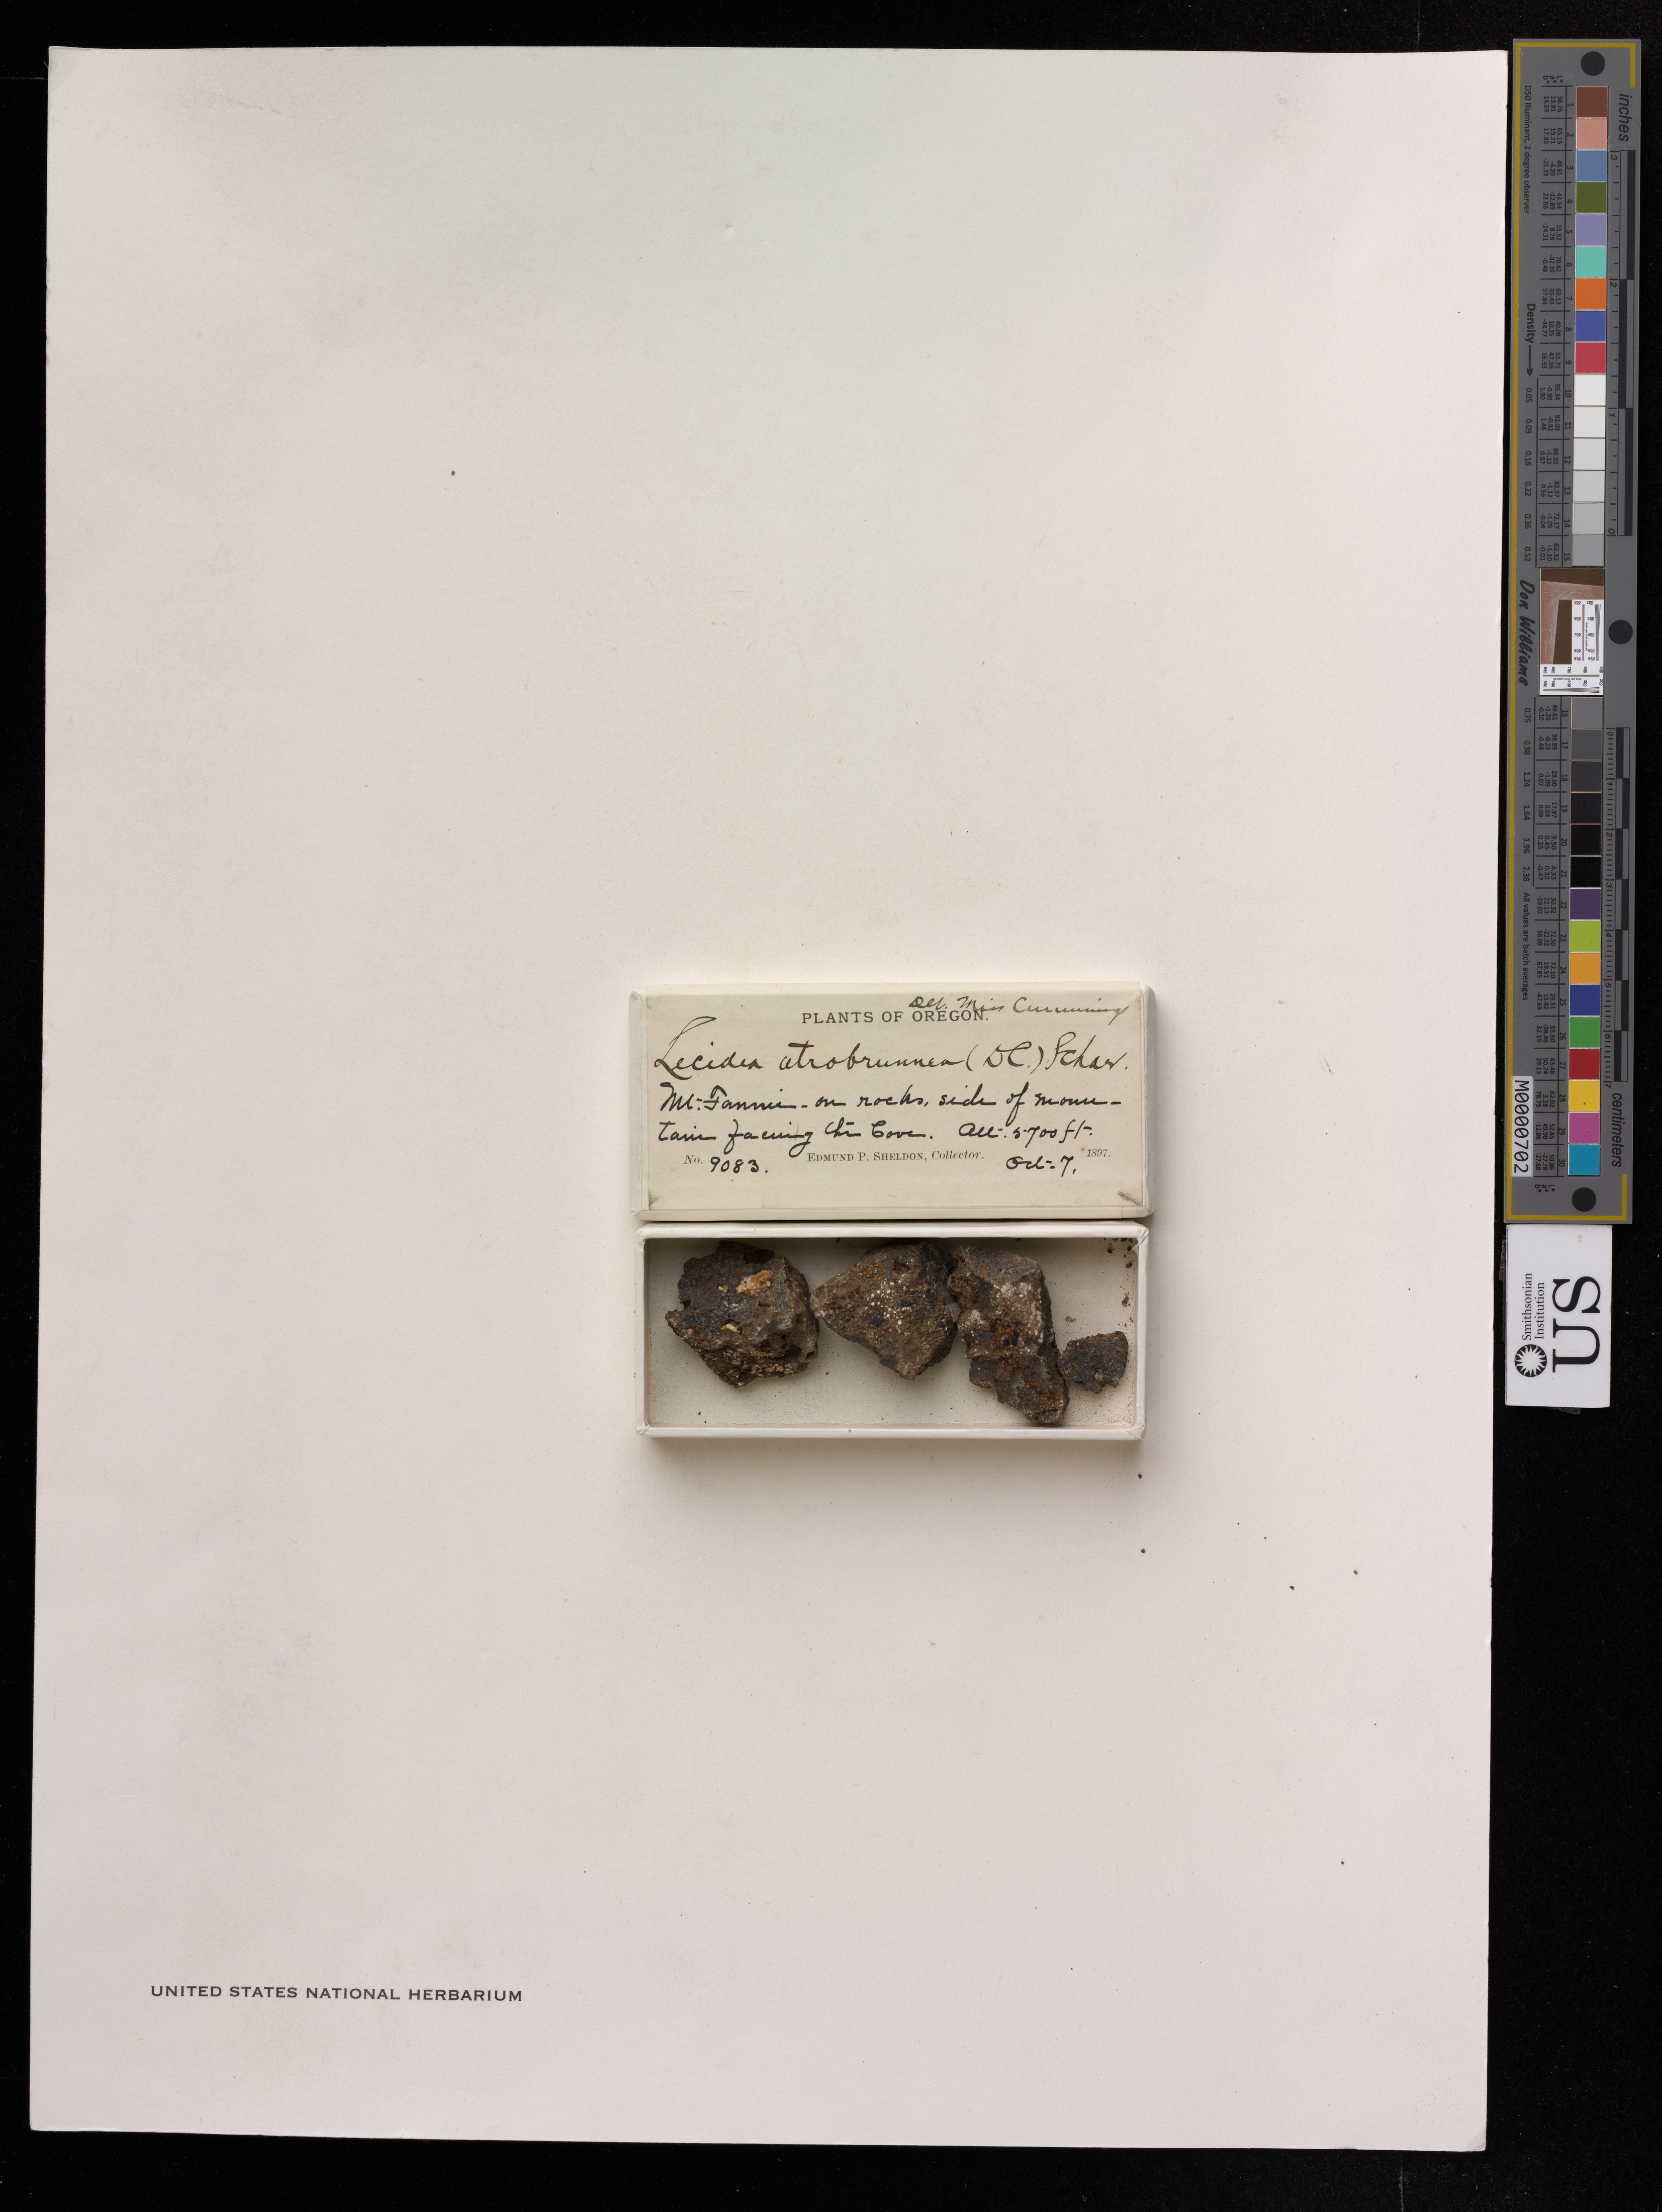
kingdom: Fungi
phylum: Ascomycota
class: Lecanoromycetes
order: Lecideales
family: Lecideaceae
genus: Lecidea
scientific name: Lecidea atrobrunnea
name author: (DC.) Schaer.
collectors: E. P. Sheldon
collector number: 9083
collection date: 1897-10-07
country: United States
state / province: Oregon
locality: Mt. Fannie. Side of mountain facing Chi Cove.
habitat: On rocks.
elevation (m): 1737